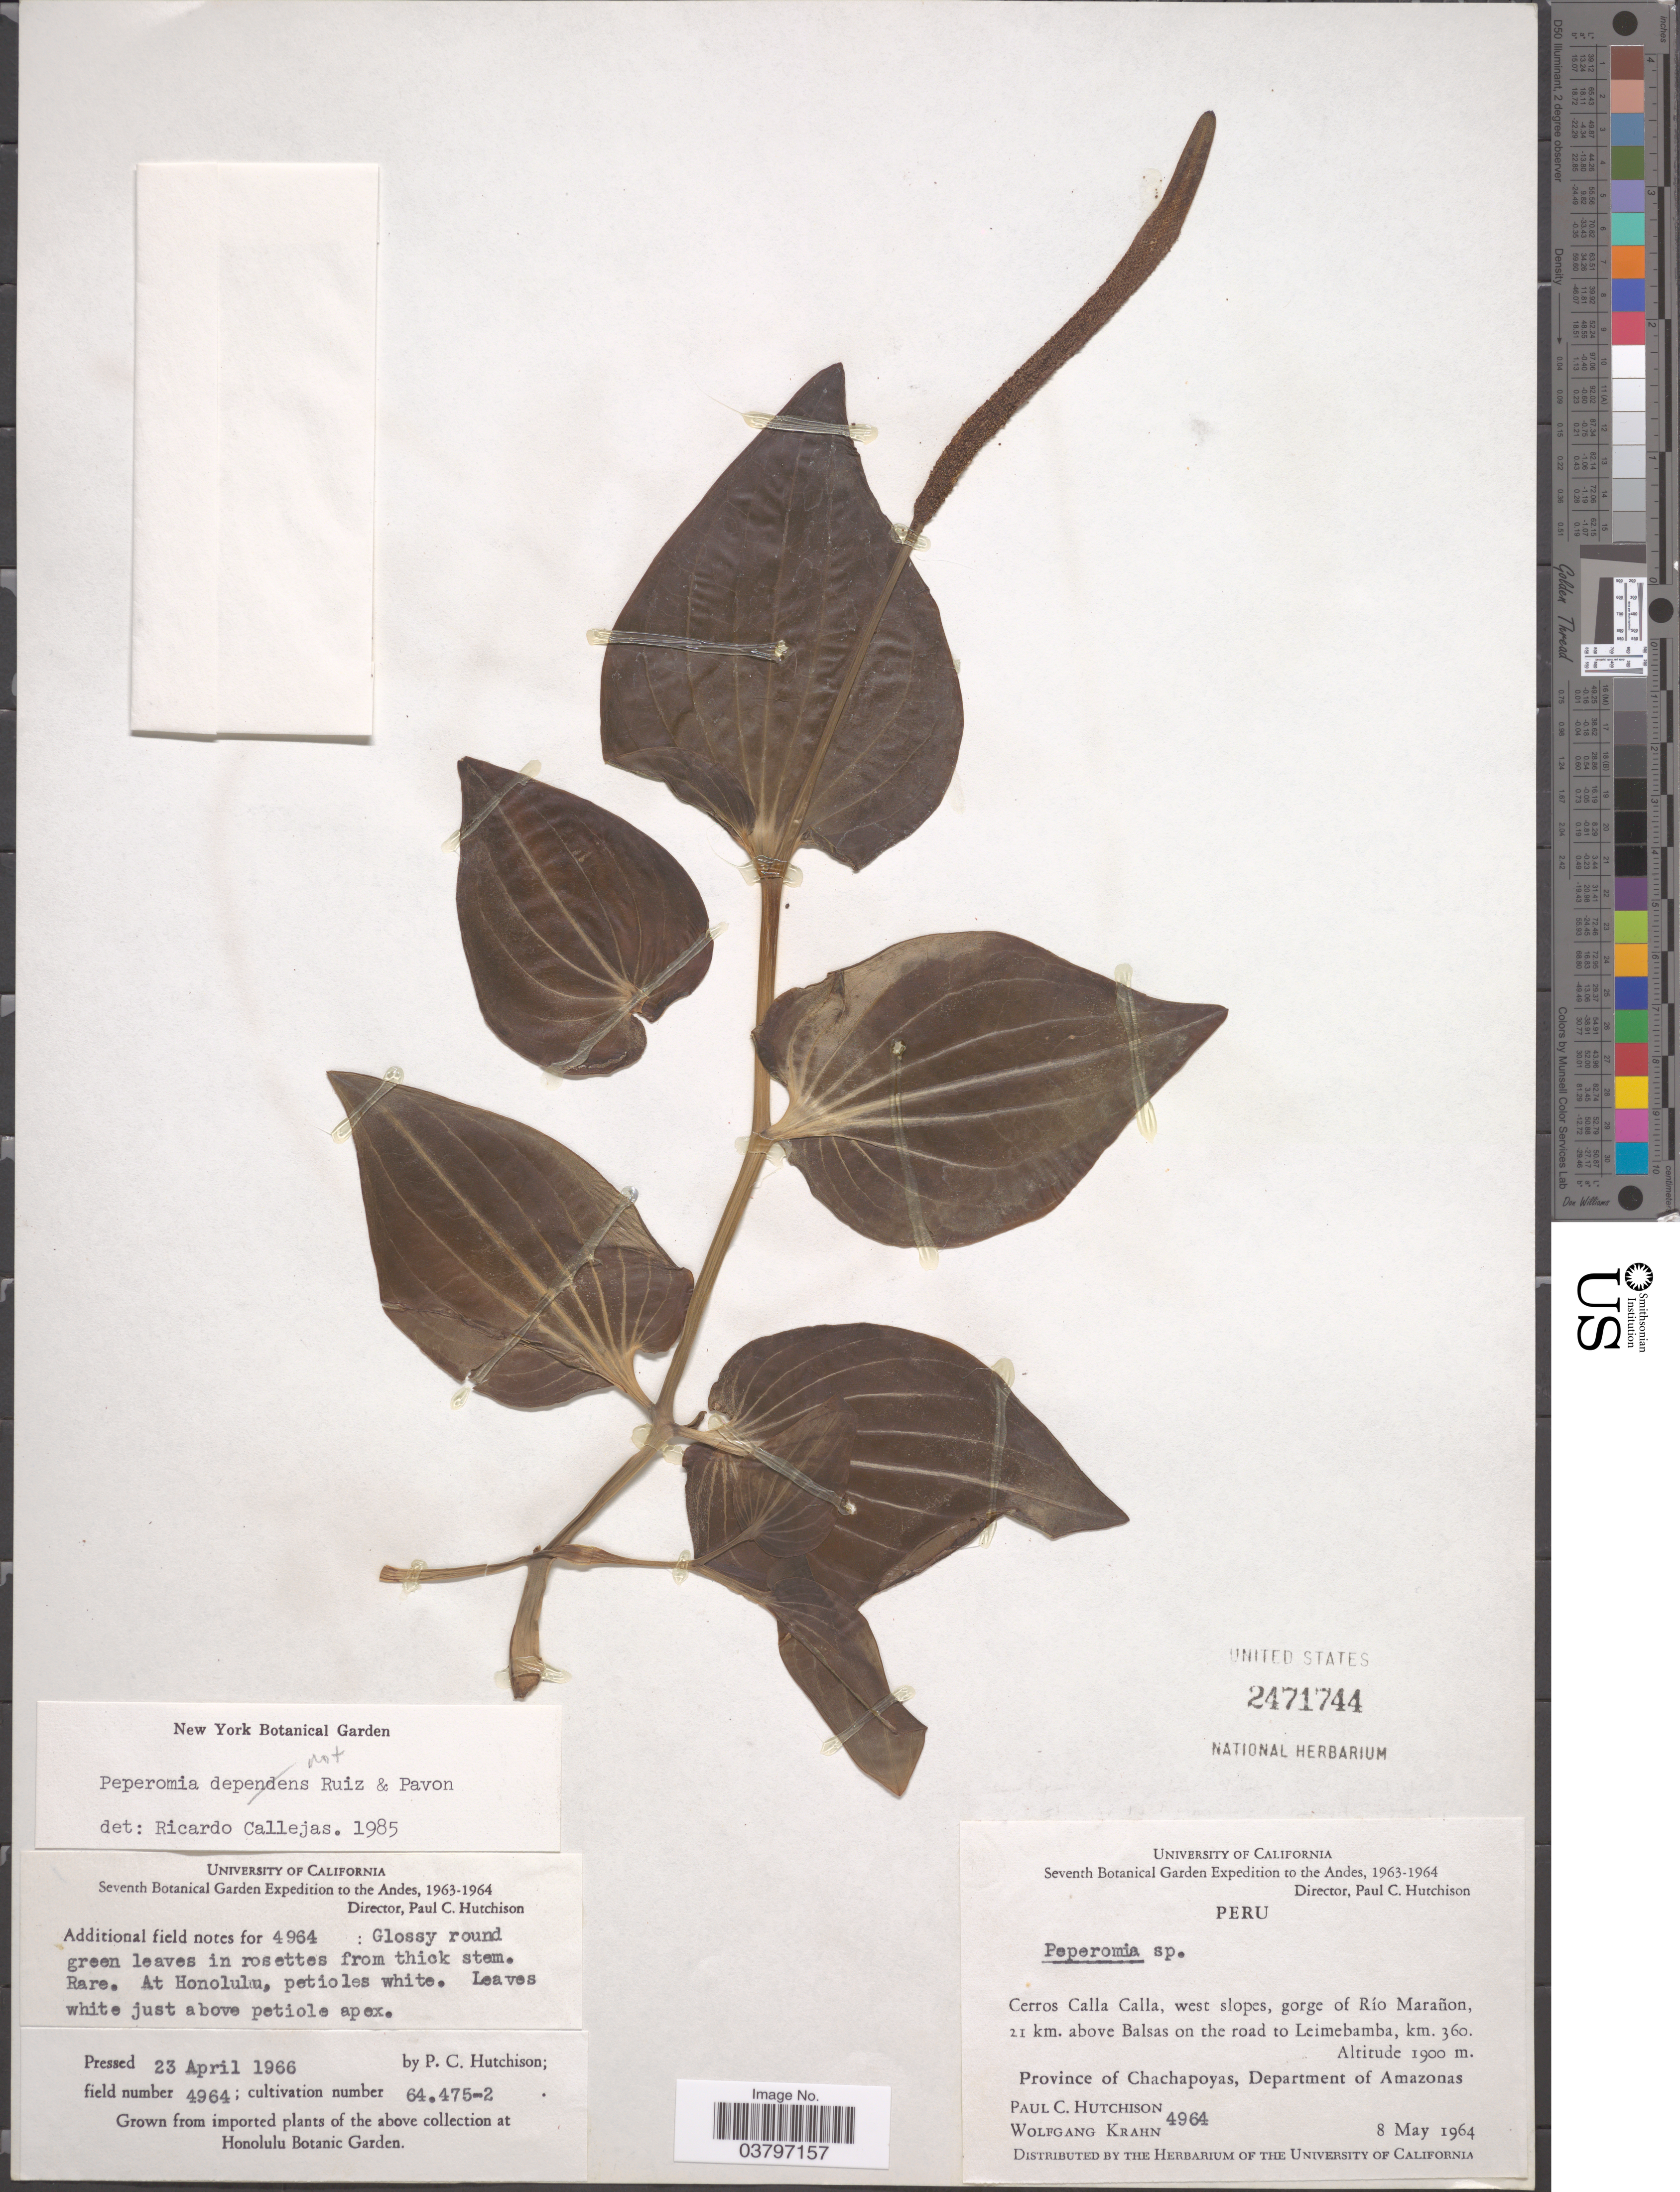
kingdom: Plantae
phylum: Tracheophyta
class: Magnoliopsida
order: Piperales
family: Piperaceae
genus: Peperomia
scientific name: Peperomia dependens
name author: Ruiz & Pav.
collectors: P. C. Hutchison & W. Krahn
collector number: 4964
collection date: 1964-05-08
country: Peru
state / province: Amazonas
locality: The Andes. Cerros Calla Calla, west slopes, gorge of Río Marañon, 21 km. above Balsas on the road to Leimebamba, km. 360. Province of Chachapoyas. Department of Amazonas.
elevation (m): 1900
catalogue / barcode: US 2471744